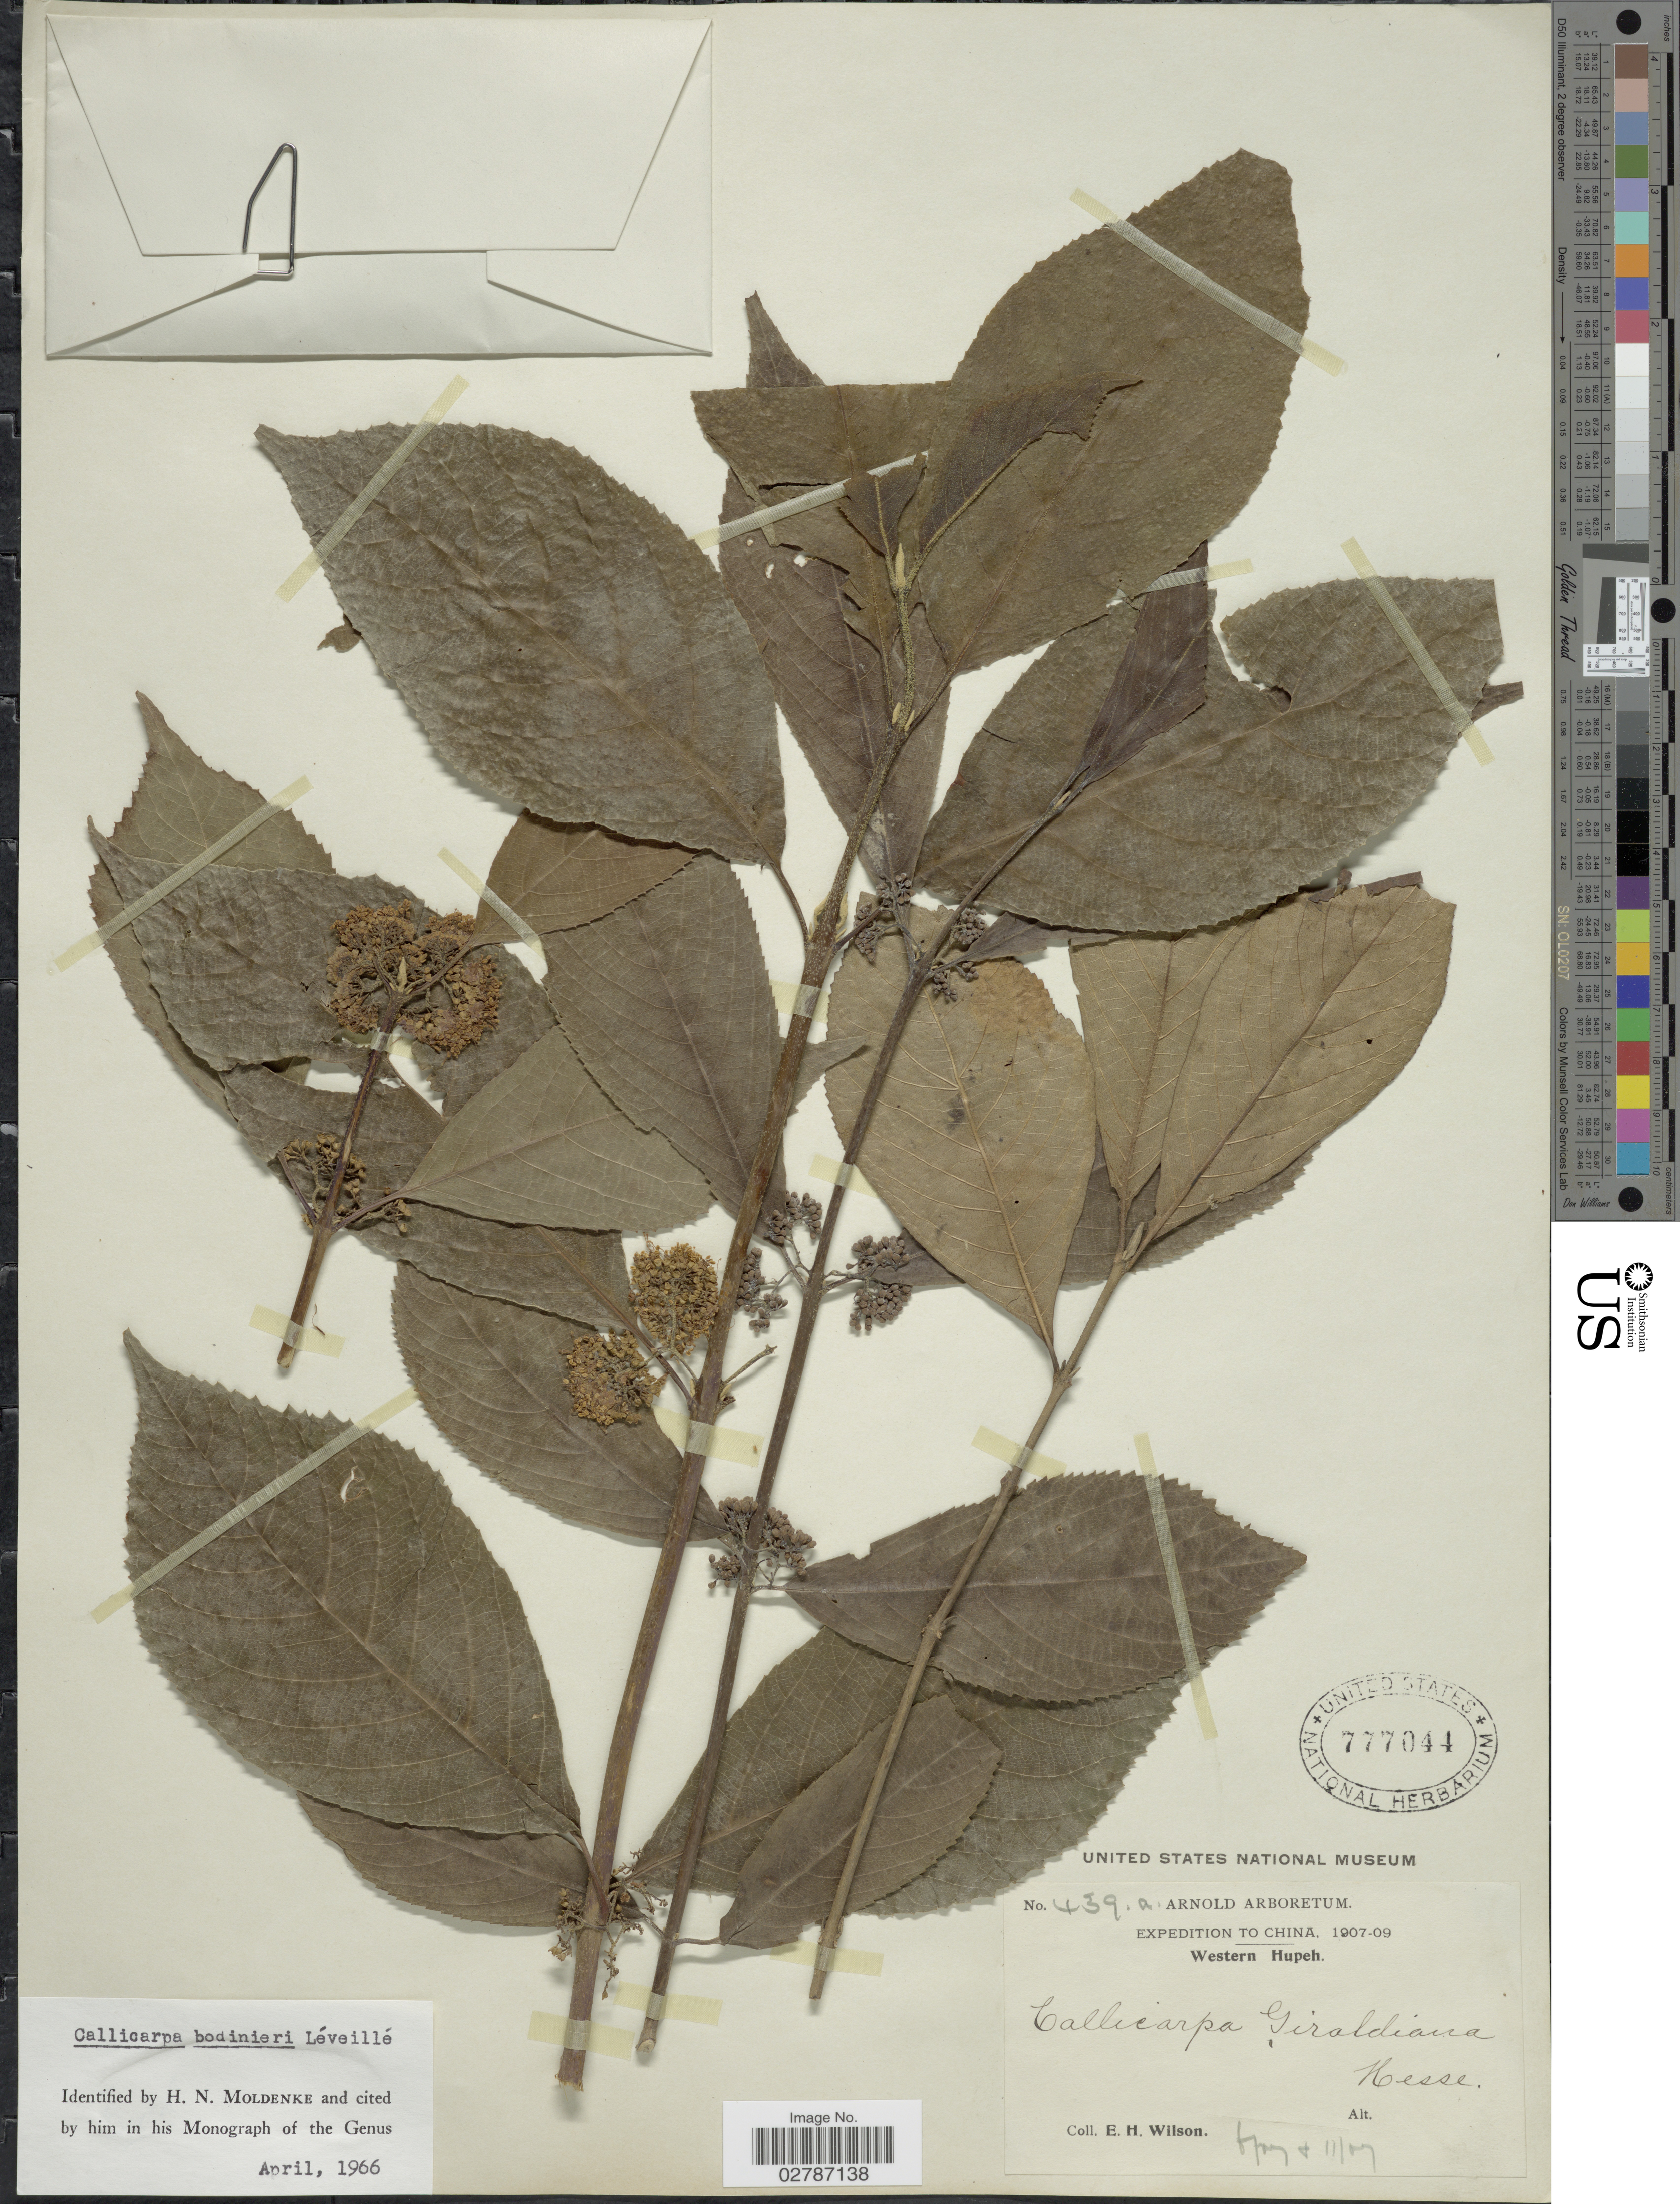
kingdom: Plantae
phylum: Tracheophyta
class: Magnoliopsida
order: Lamiales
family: Lamiaceae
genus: Callicarpa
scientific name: Callicarpa bodinieri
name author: H. Lév.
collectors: E. Wilson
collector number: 439a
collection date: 1907-06/1907-11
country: China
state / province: Hubei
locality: Western Hupeh.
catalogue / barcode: US 777044